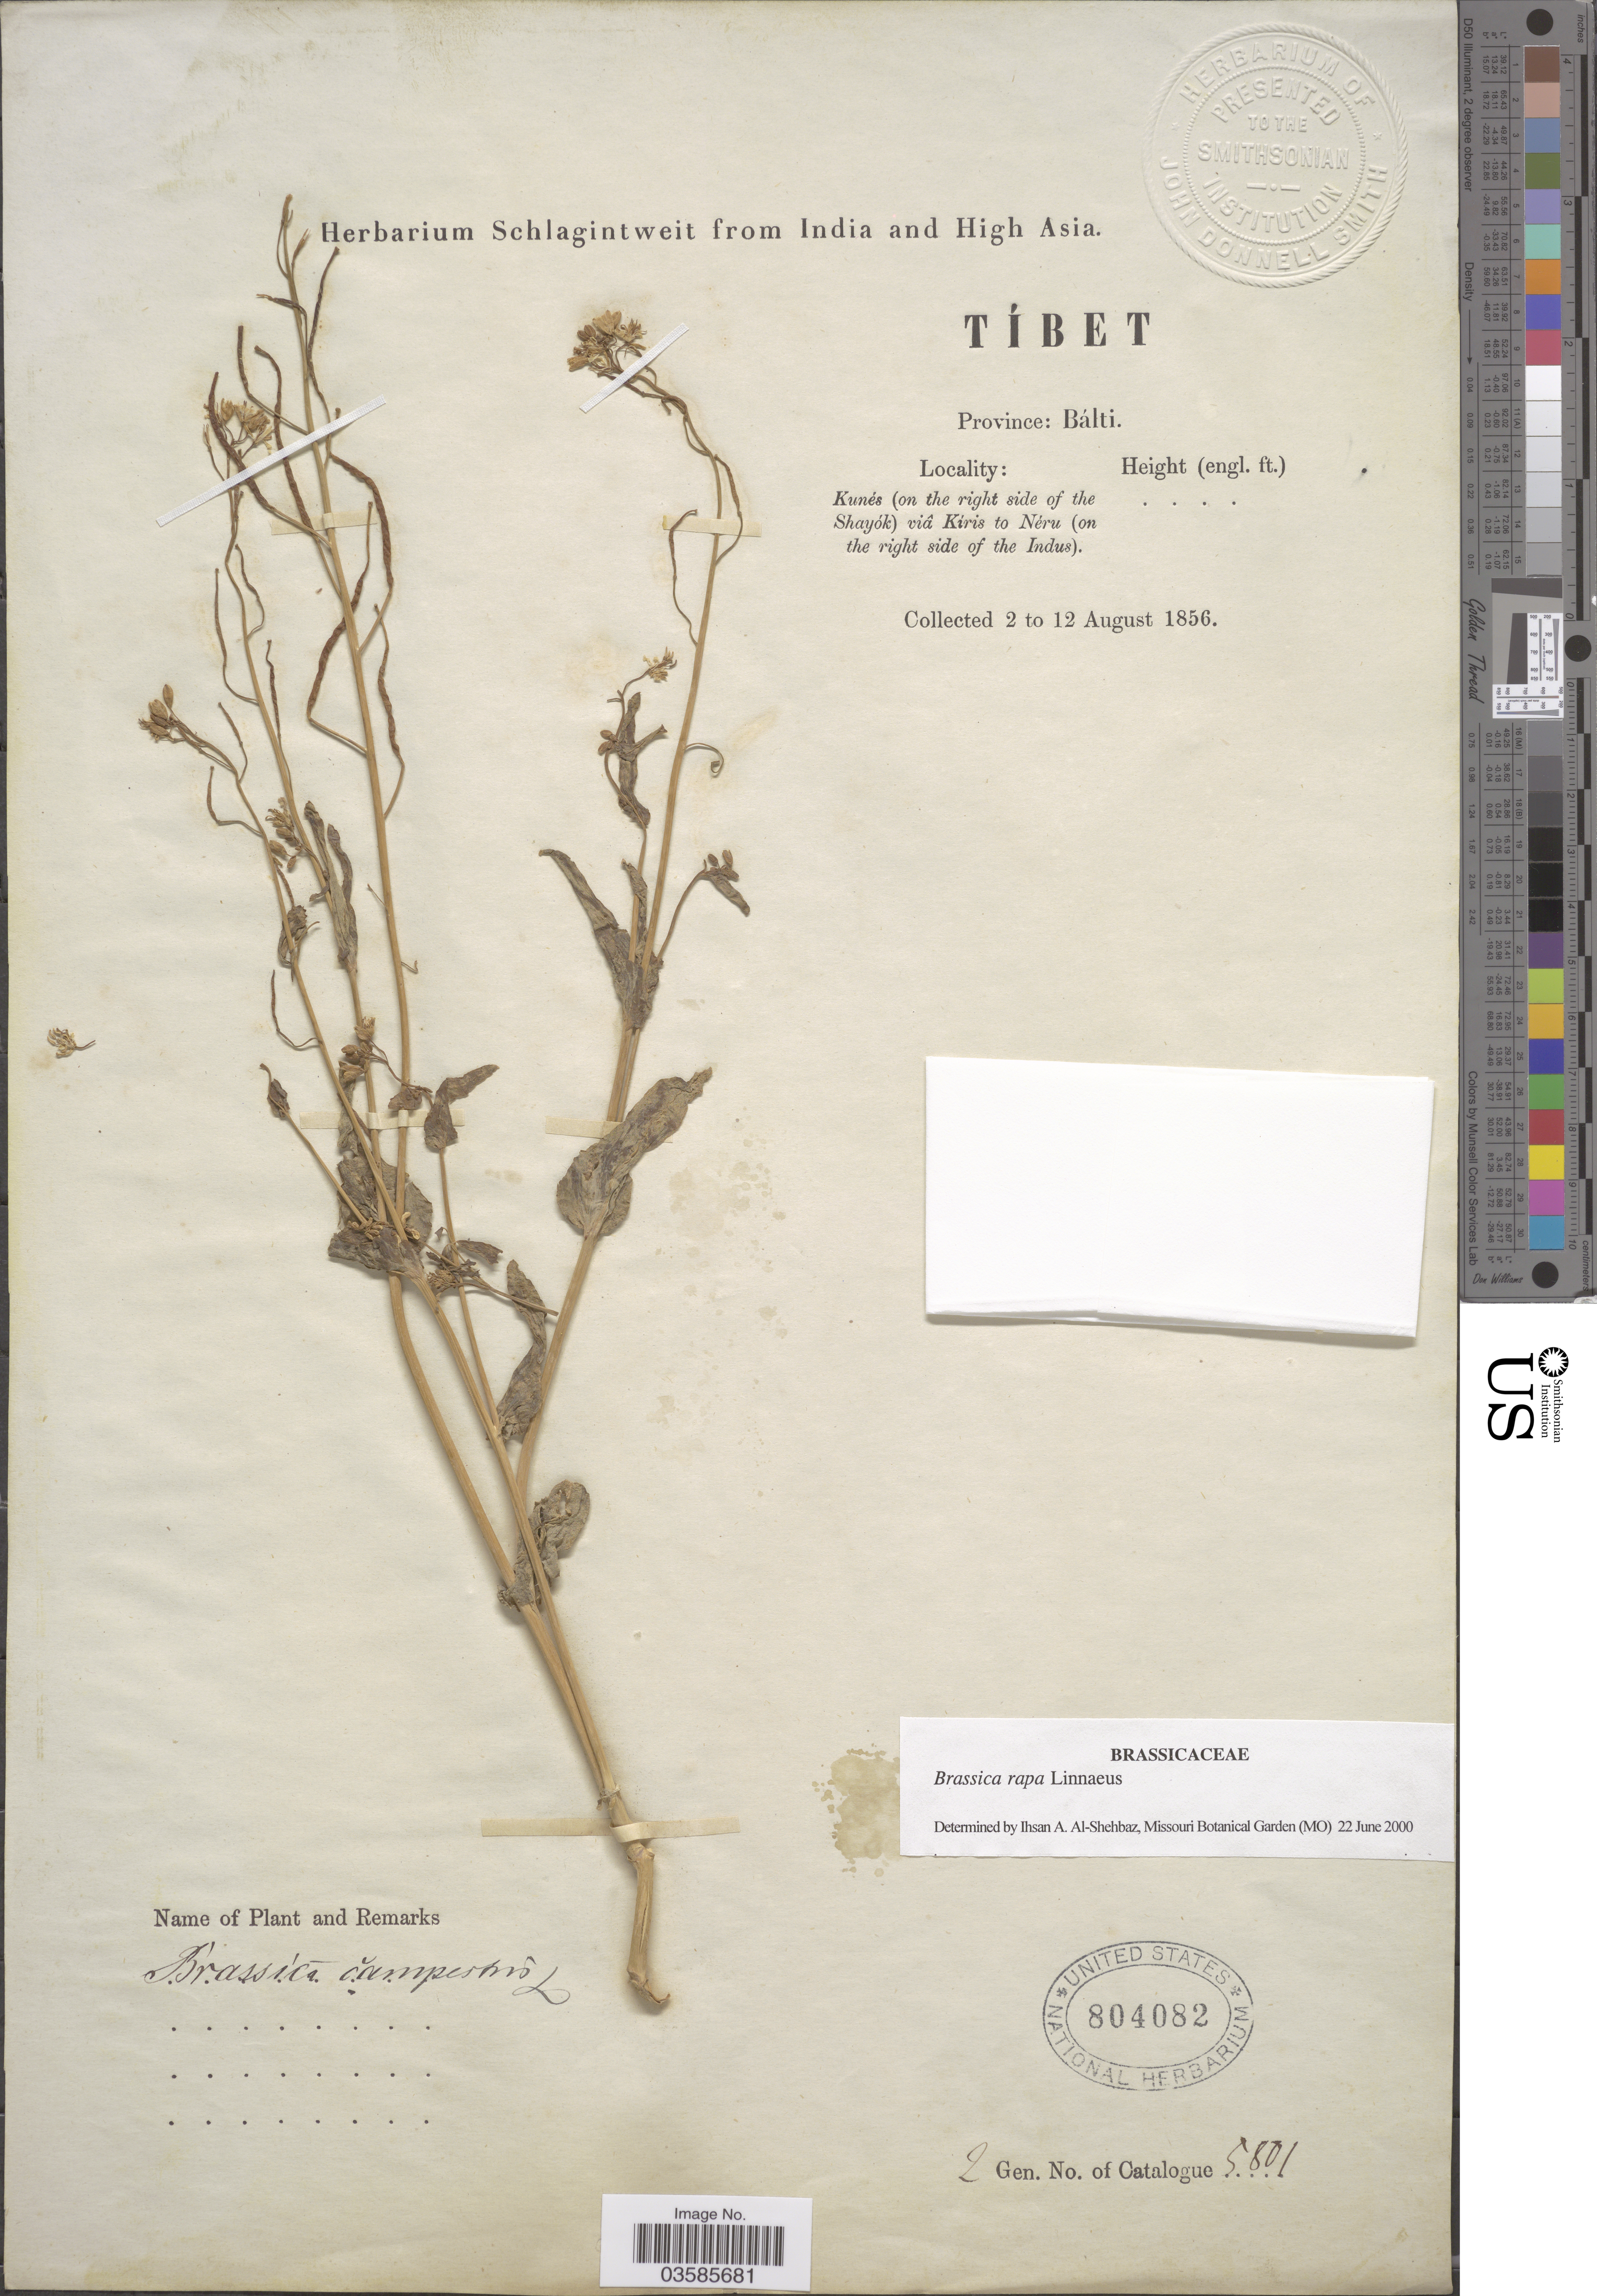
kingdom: Plantae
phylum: Tracheophyta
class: Magnoliopsida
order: Brassicales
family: Brassicaceae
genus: Brassica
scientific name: Brassica rapa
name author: L.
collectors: ex herb. Schlagintweit from India and High Asia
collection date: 1856-08-02/1856-08-12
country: China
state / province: Xizang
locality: Province: Bálti, Kunés (on the right side of the Shayók) viâ Kiris to Néru (on the right side of the Indus).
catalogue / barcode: US 804082